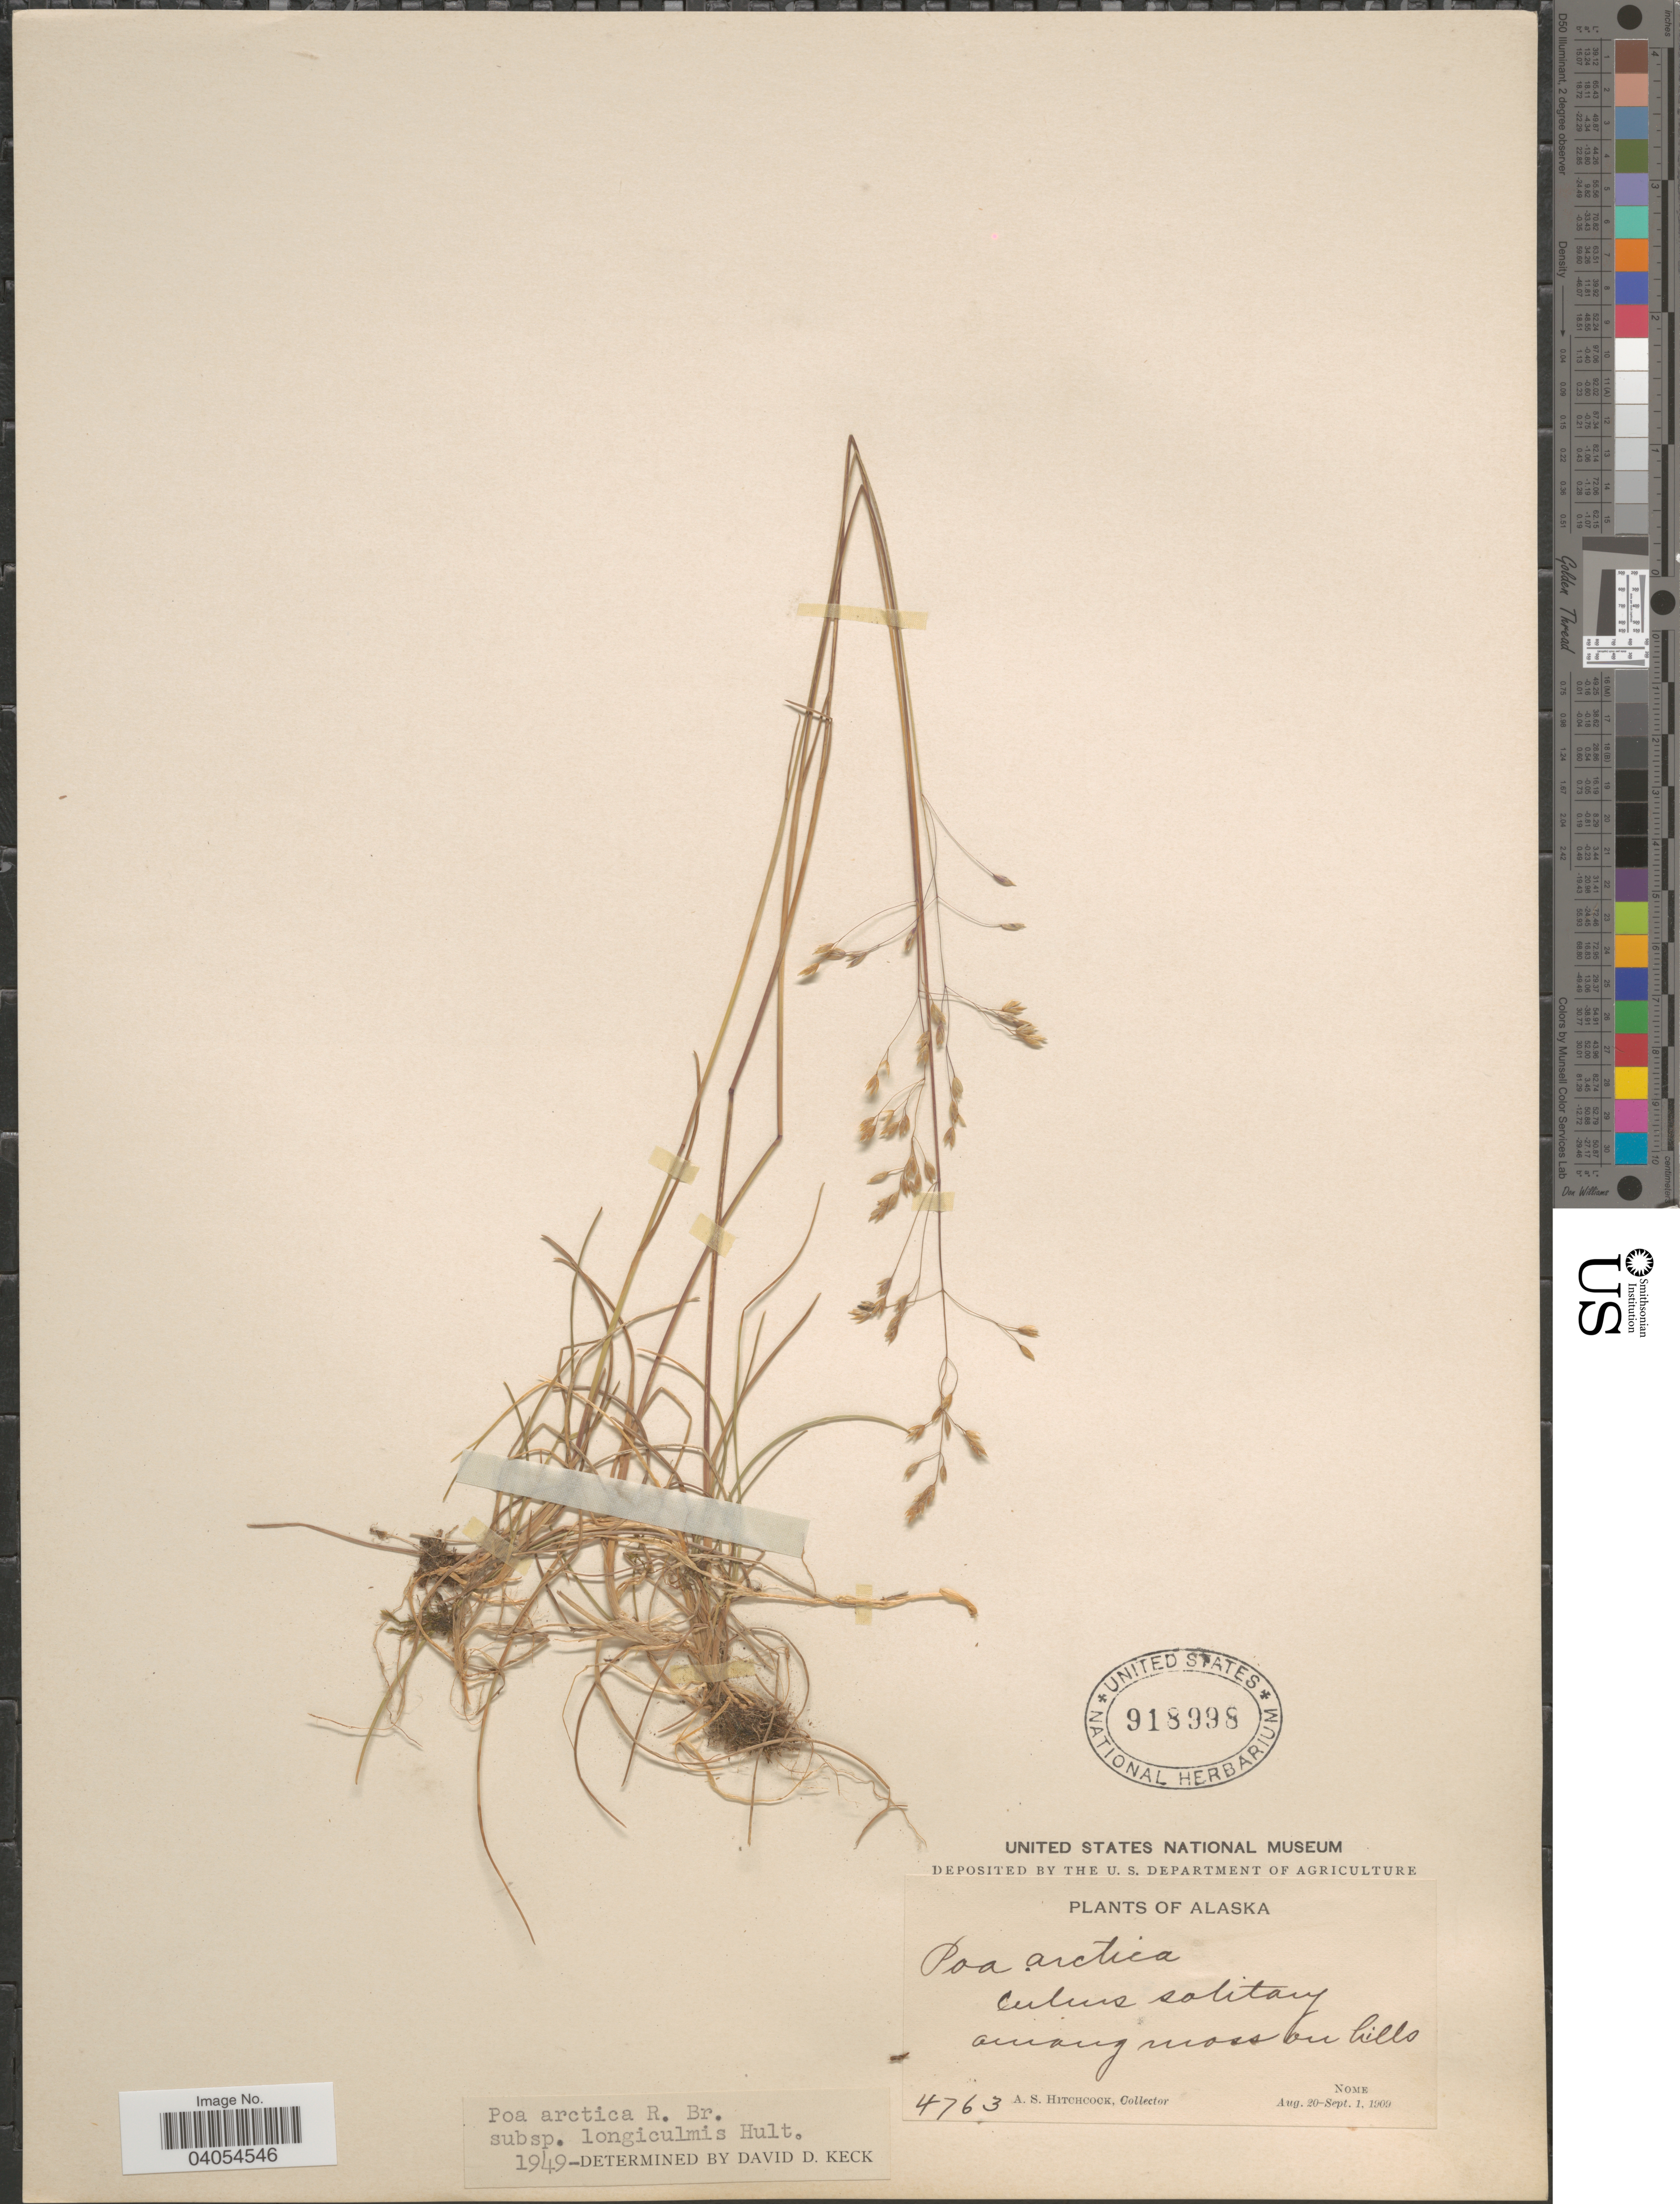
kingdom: Plantae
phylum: Tracheophyta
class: Liliopsida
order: Poales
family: Poaceae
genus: Poa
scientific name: Poa arctica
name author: R. Br.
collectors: A. S. Hitchcock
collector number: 4763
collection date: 1909-08-20/1909-09-01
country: United States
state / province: Alaska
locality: Nome.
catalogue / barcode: US 918998